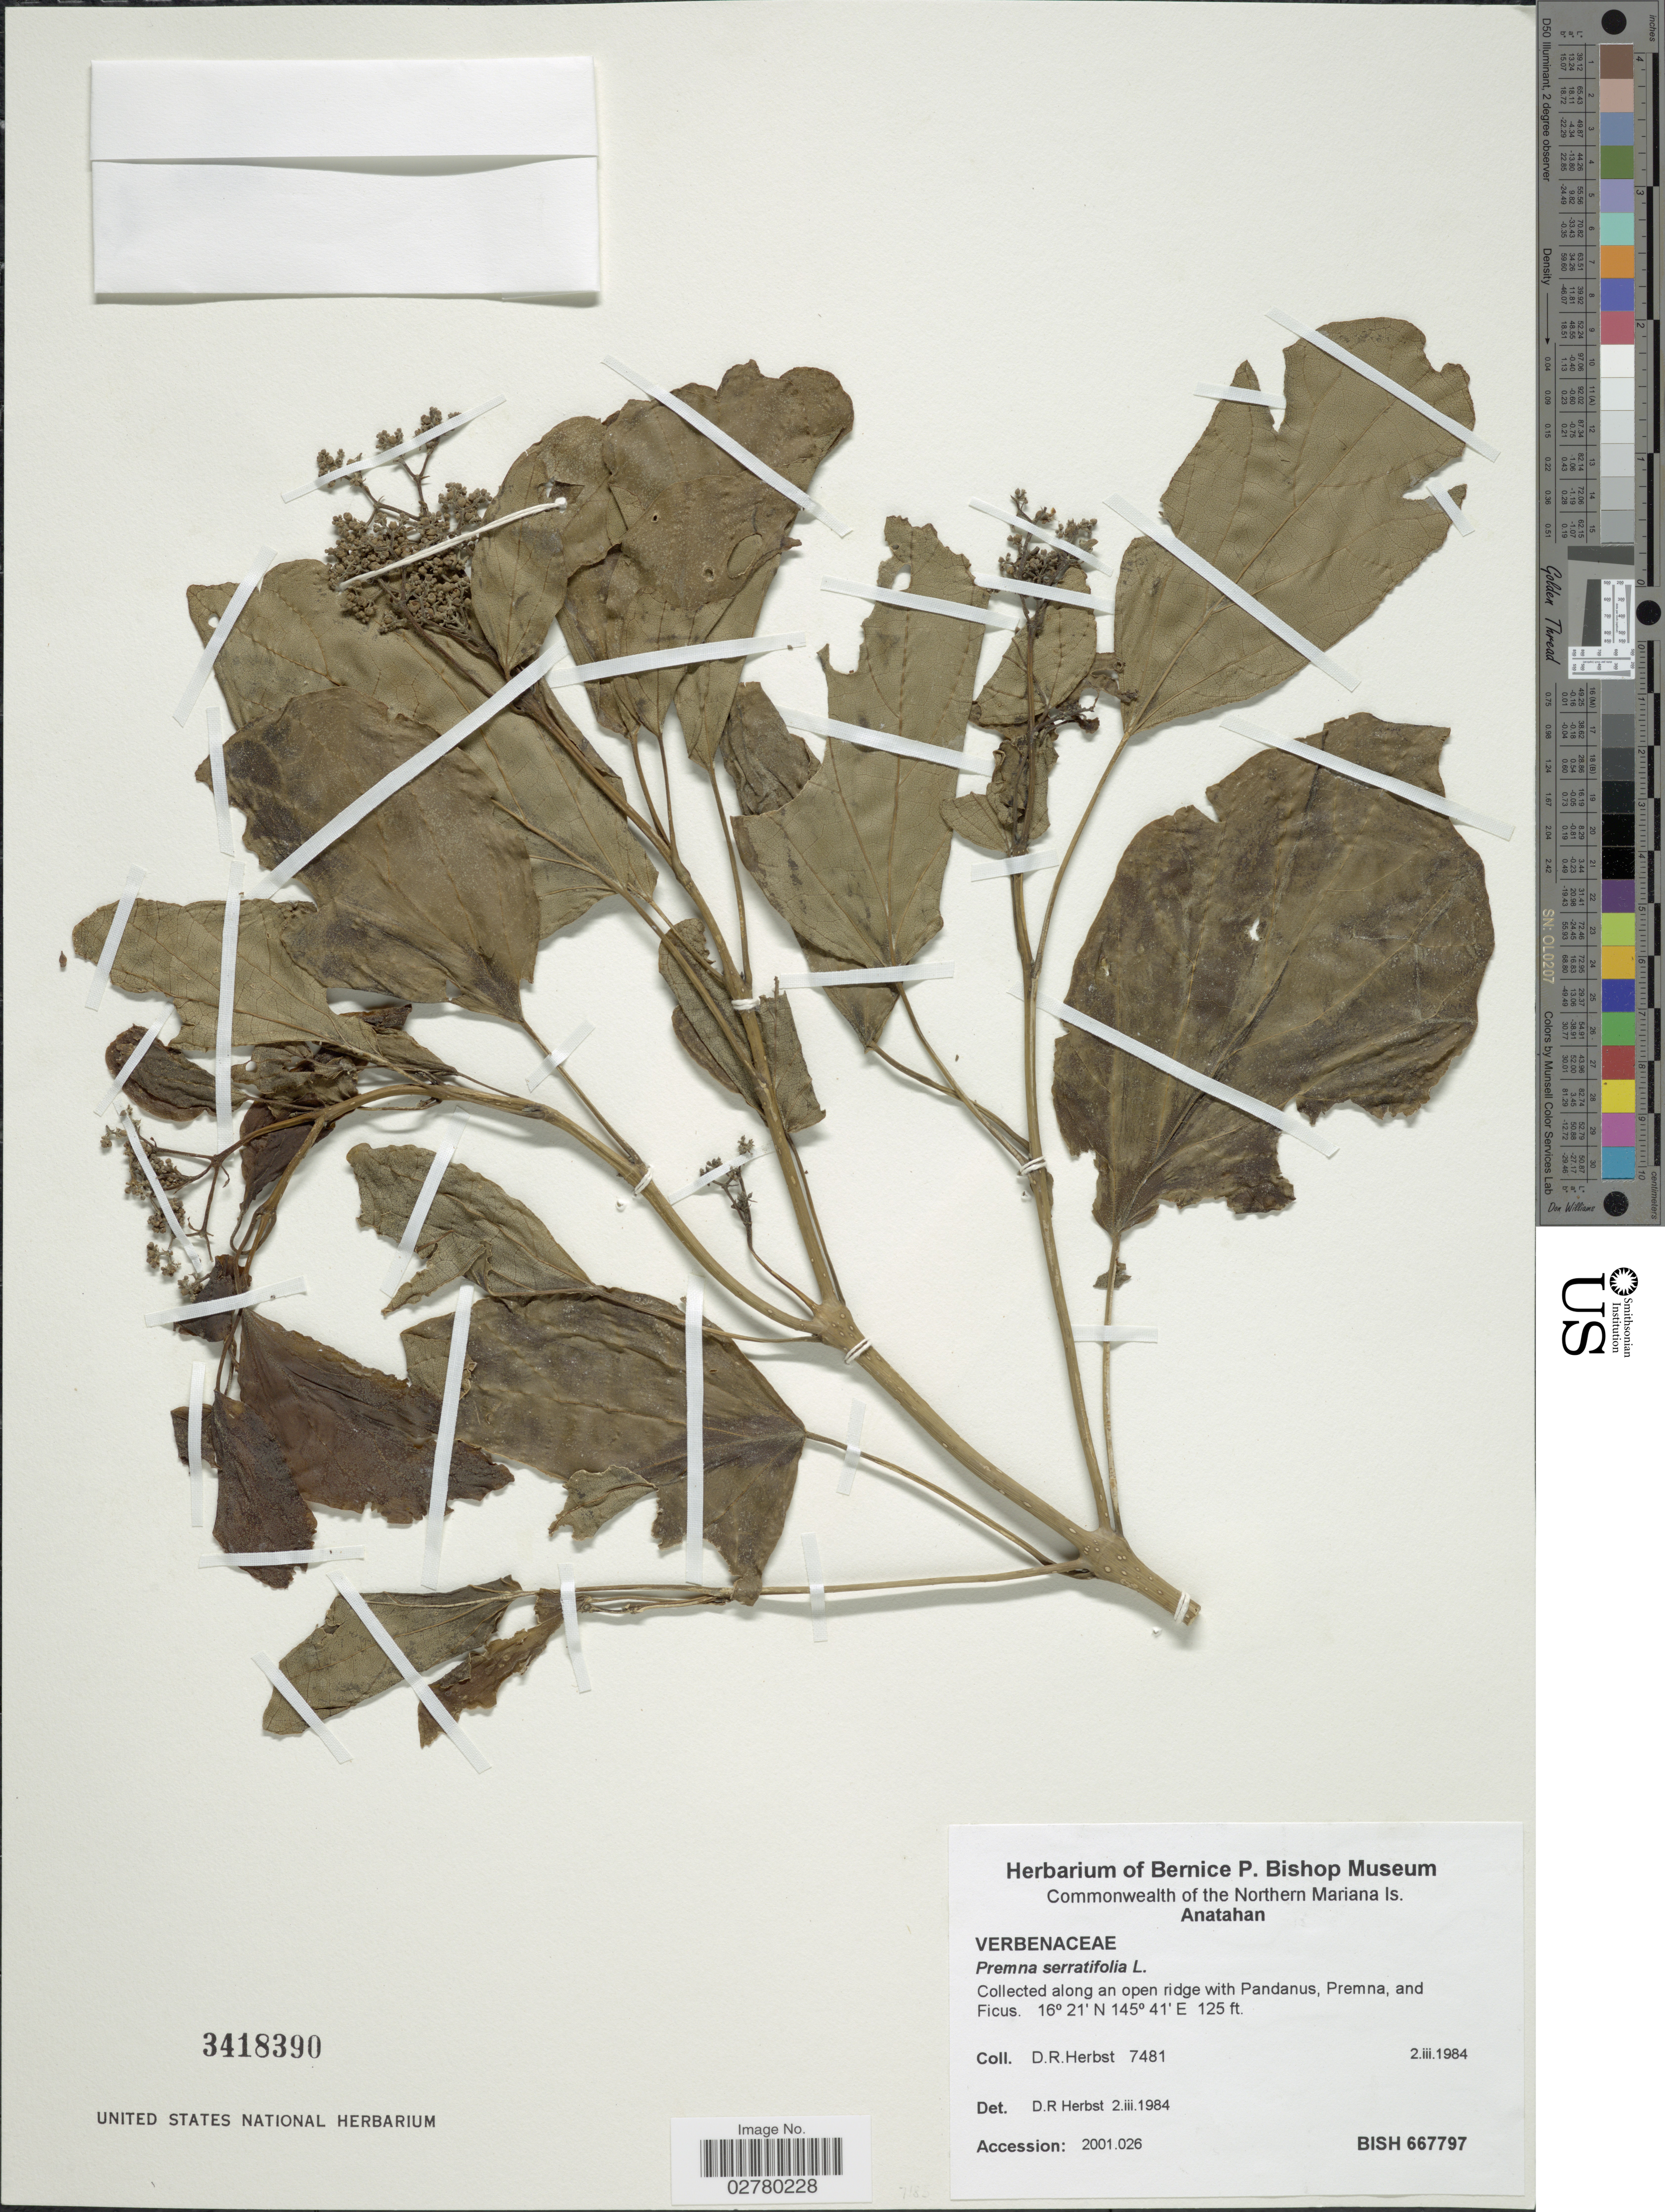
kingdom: Plantae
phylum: Tracheophyta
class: Magnoliopsida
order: Lamiales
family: Lamiaceae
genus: Premna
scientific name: Premna serratifolia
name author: L.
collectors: D. R. Herbst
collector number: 7481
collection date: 1984-03-02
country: Northern Mariana Islands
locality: Anatahan. Collected along an open ridge.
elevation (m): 38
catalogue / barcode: US 3418390